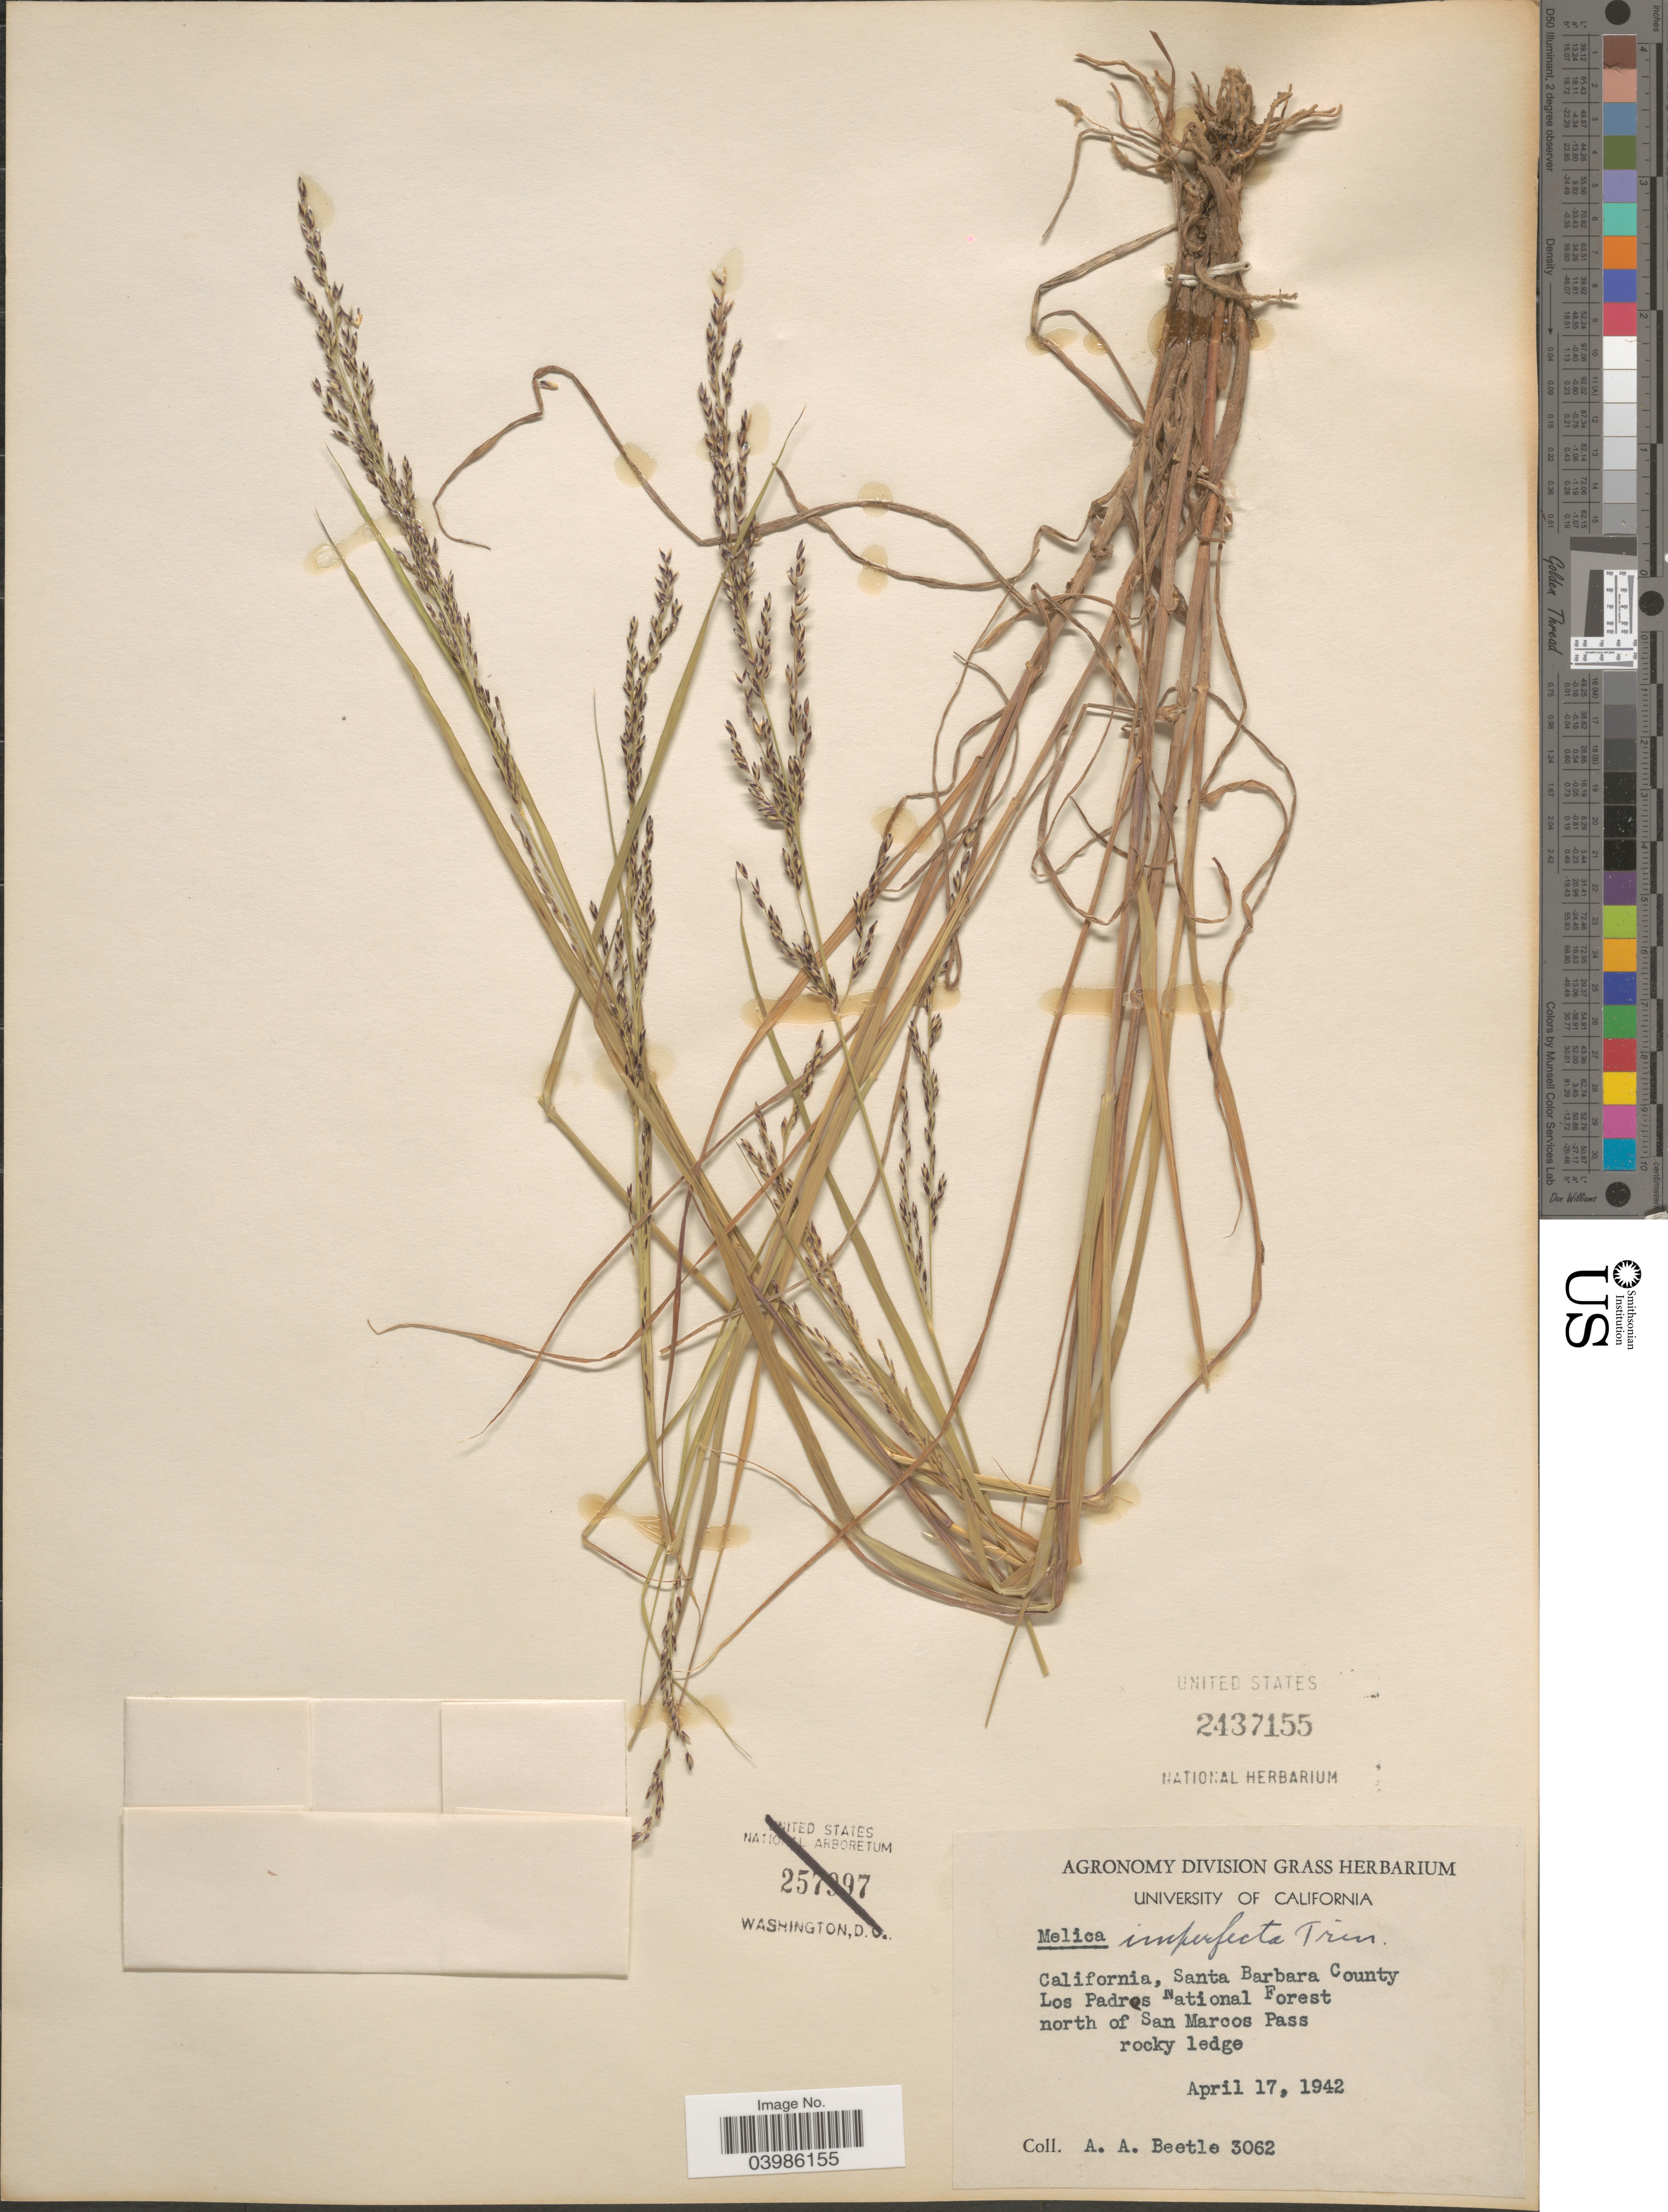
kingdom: Plantae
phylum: Tracheophyta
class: Liliopsida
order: Poales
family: Poaceae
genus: Melica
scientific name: Melica imperfecta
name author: Trin.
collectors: A. A. Beetle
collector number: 3062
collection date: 1942-04-17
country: United States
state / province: California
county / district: Santa Barbara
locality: Santa Barbara County. Los Padres National Forest north of San Marcos Pass.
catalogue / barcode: US 2437155